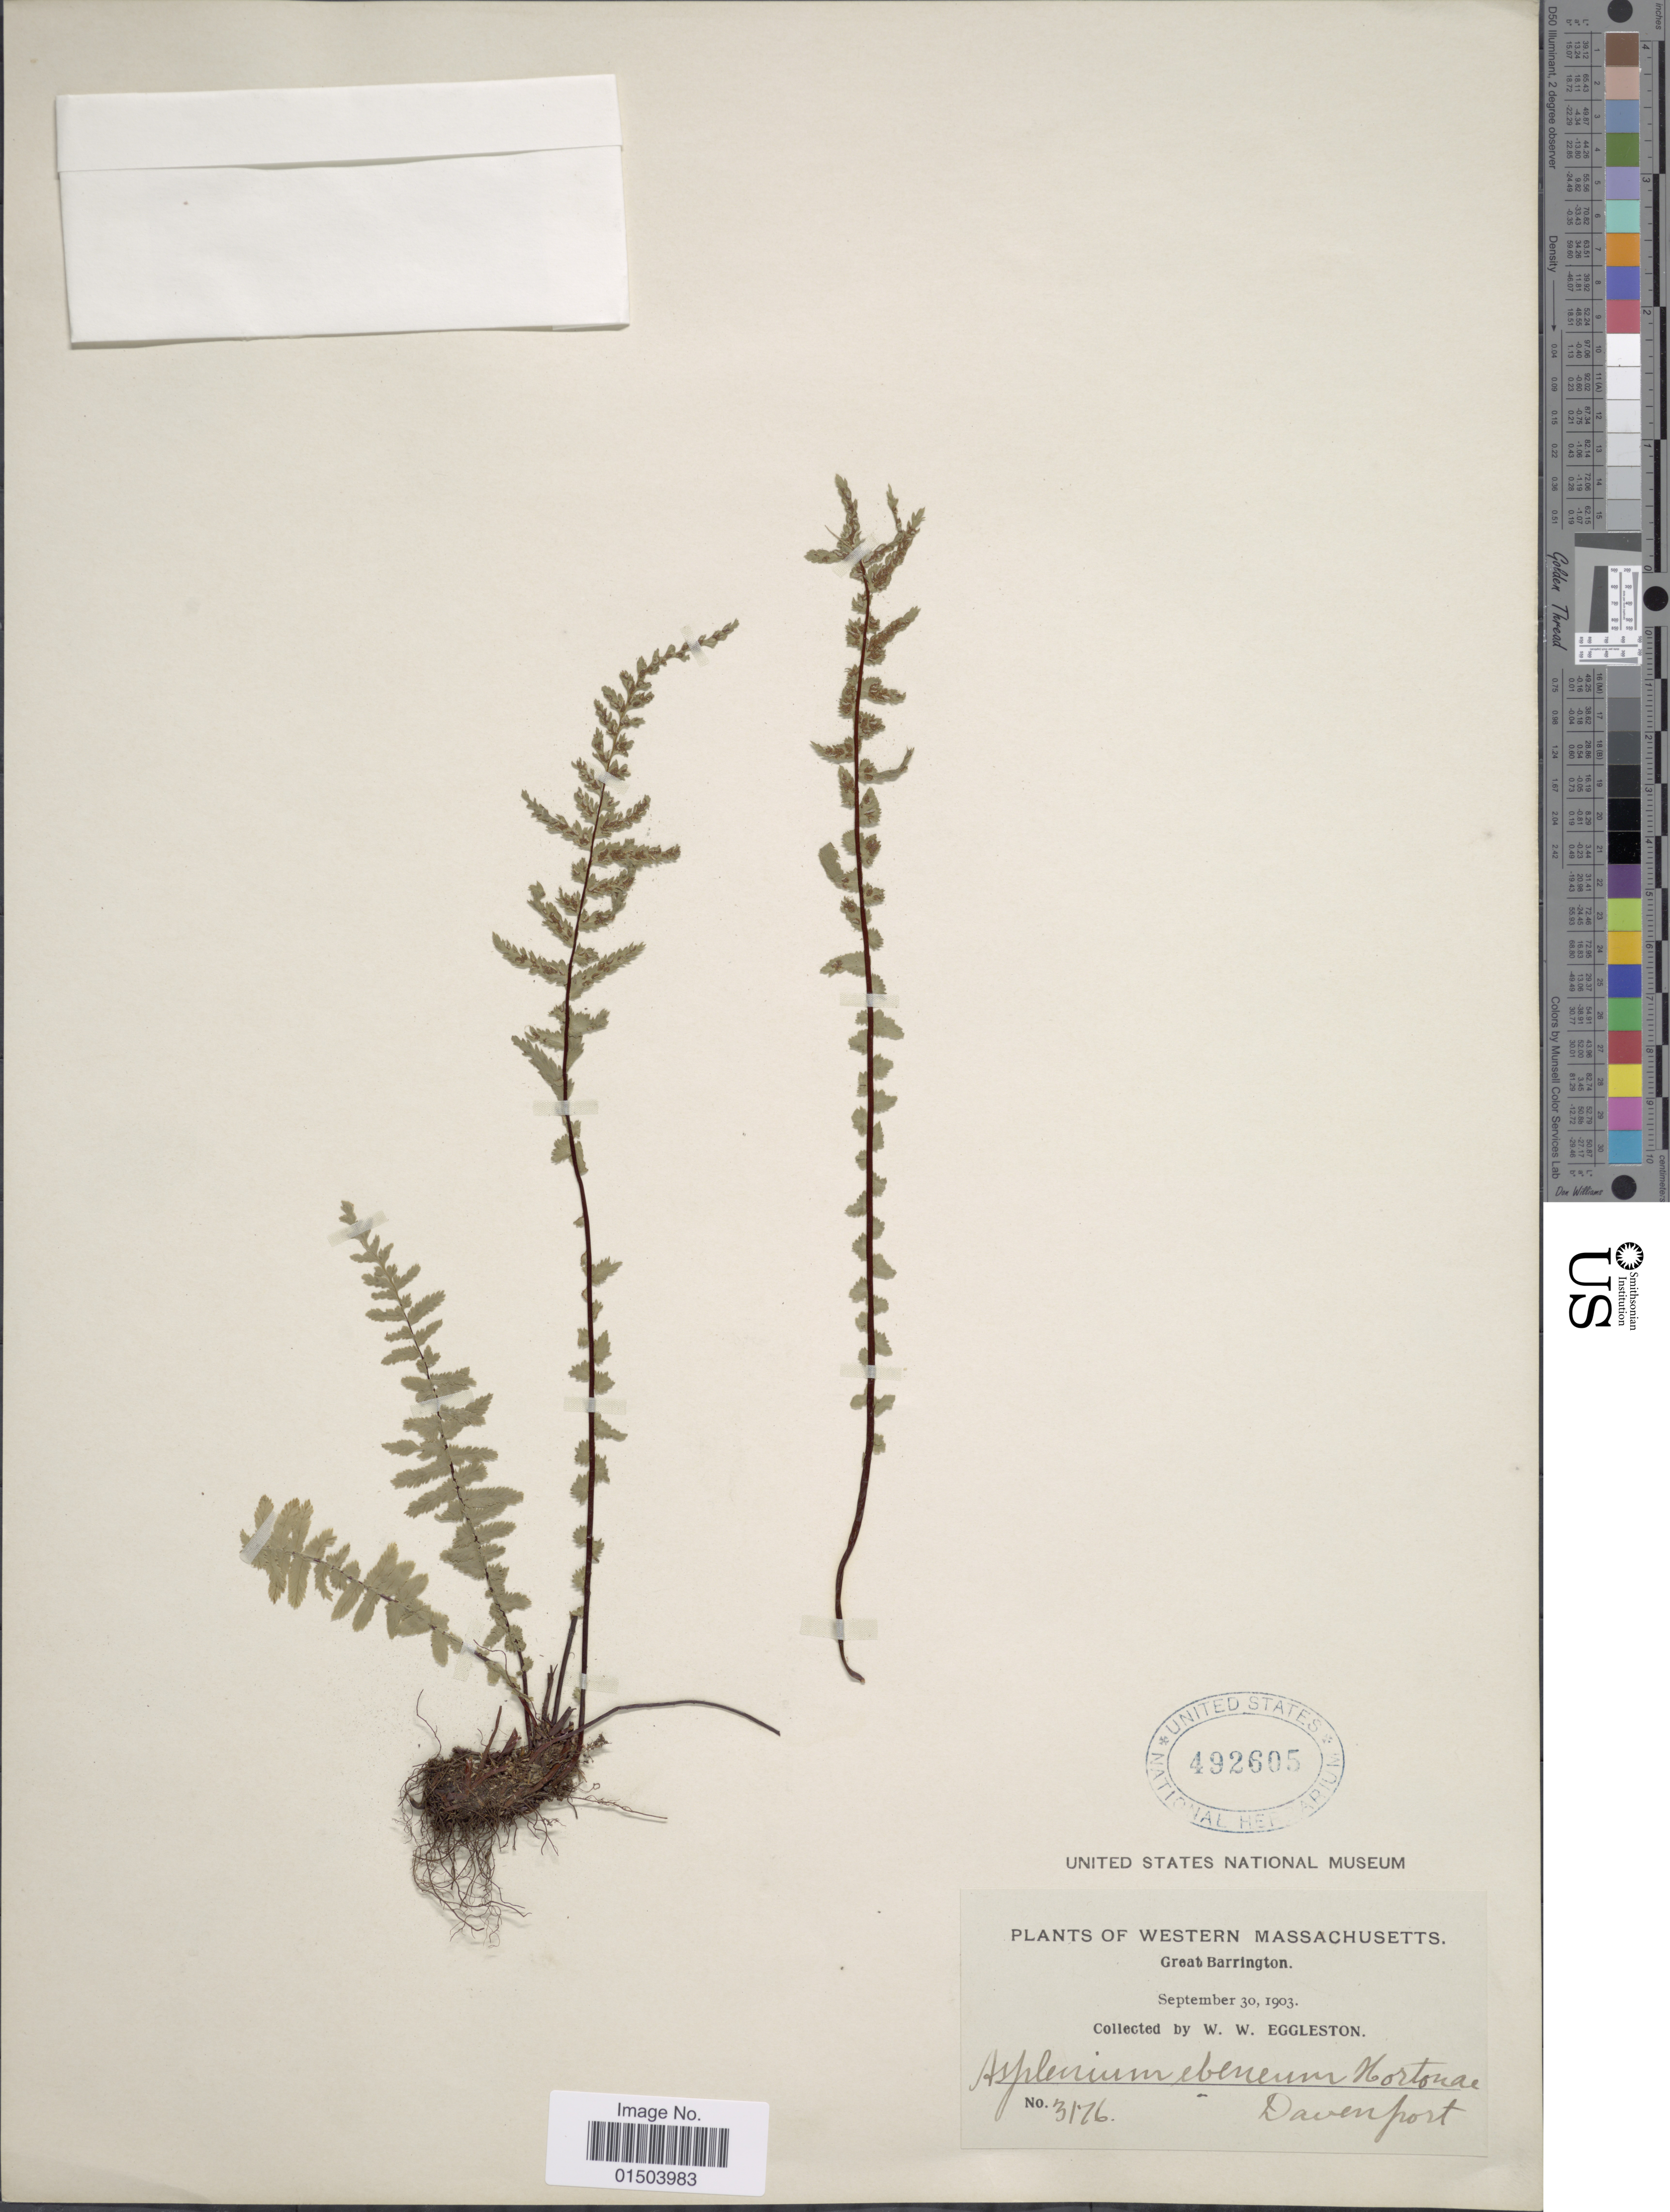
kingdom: Plantae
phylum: Tracheophyta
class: Polypodiopsida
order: Polypodiales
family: Aspleniaceae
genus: Asplenium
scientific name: Asplenium platyneuron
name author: (L.) Britton, Stearns & Poggenb.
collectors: W. W. Eggleston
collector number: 3176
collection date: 1903-09-30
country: United States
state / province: Massachusetts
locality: Western Massachusetts. Great Barrington. Davenport.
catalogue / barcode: US 492605